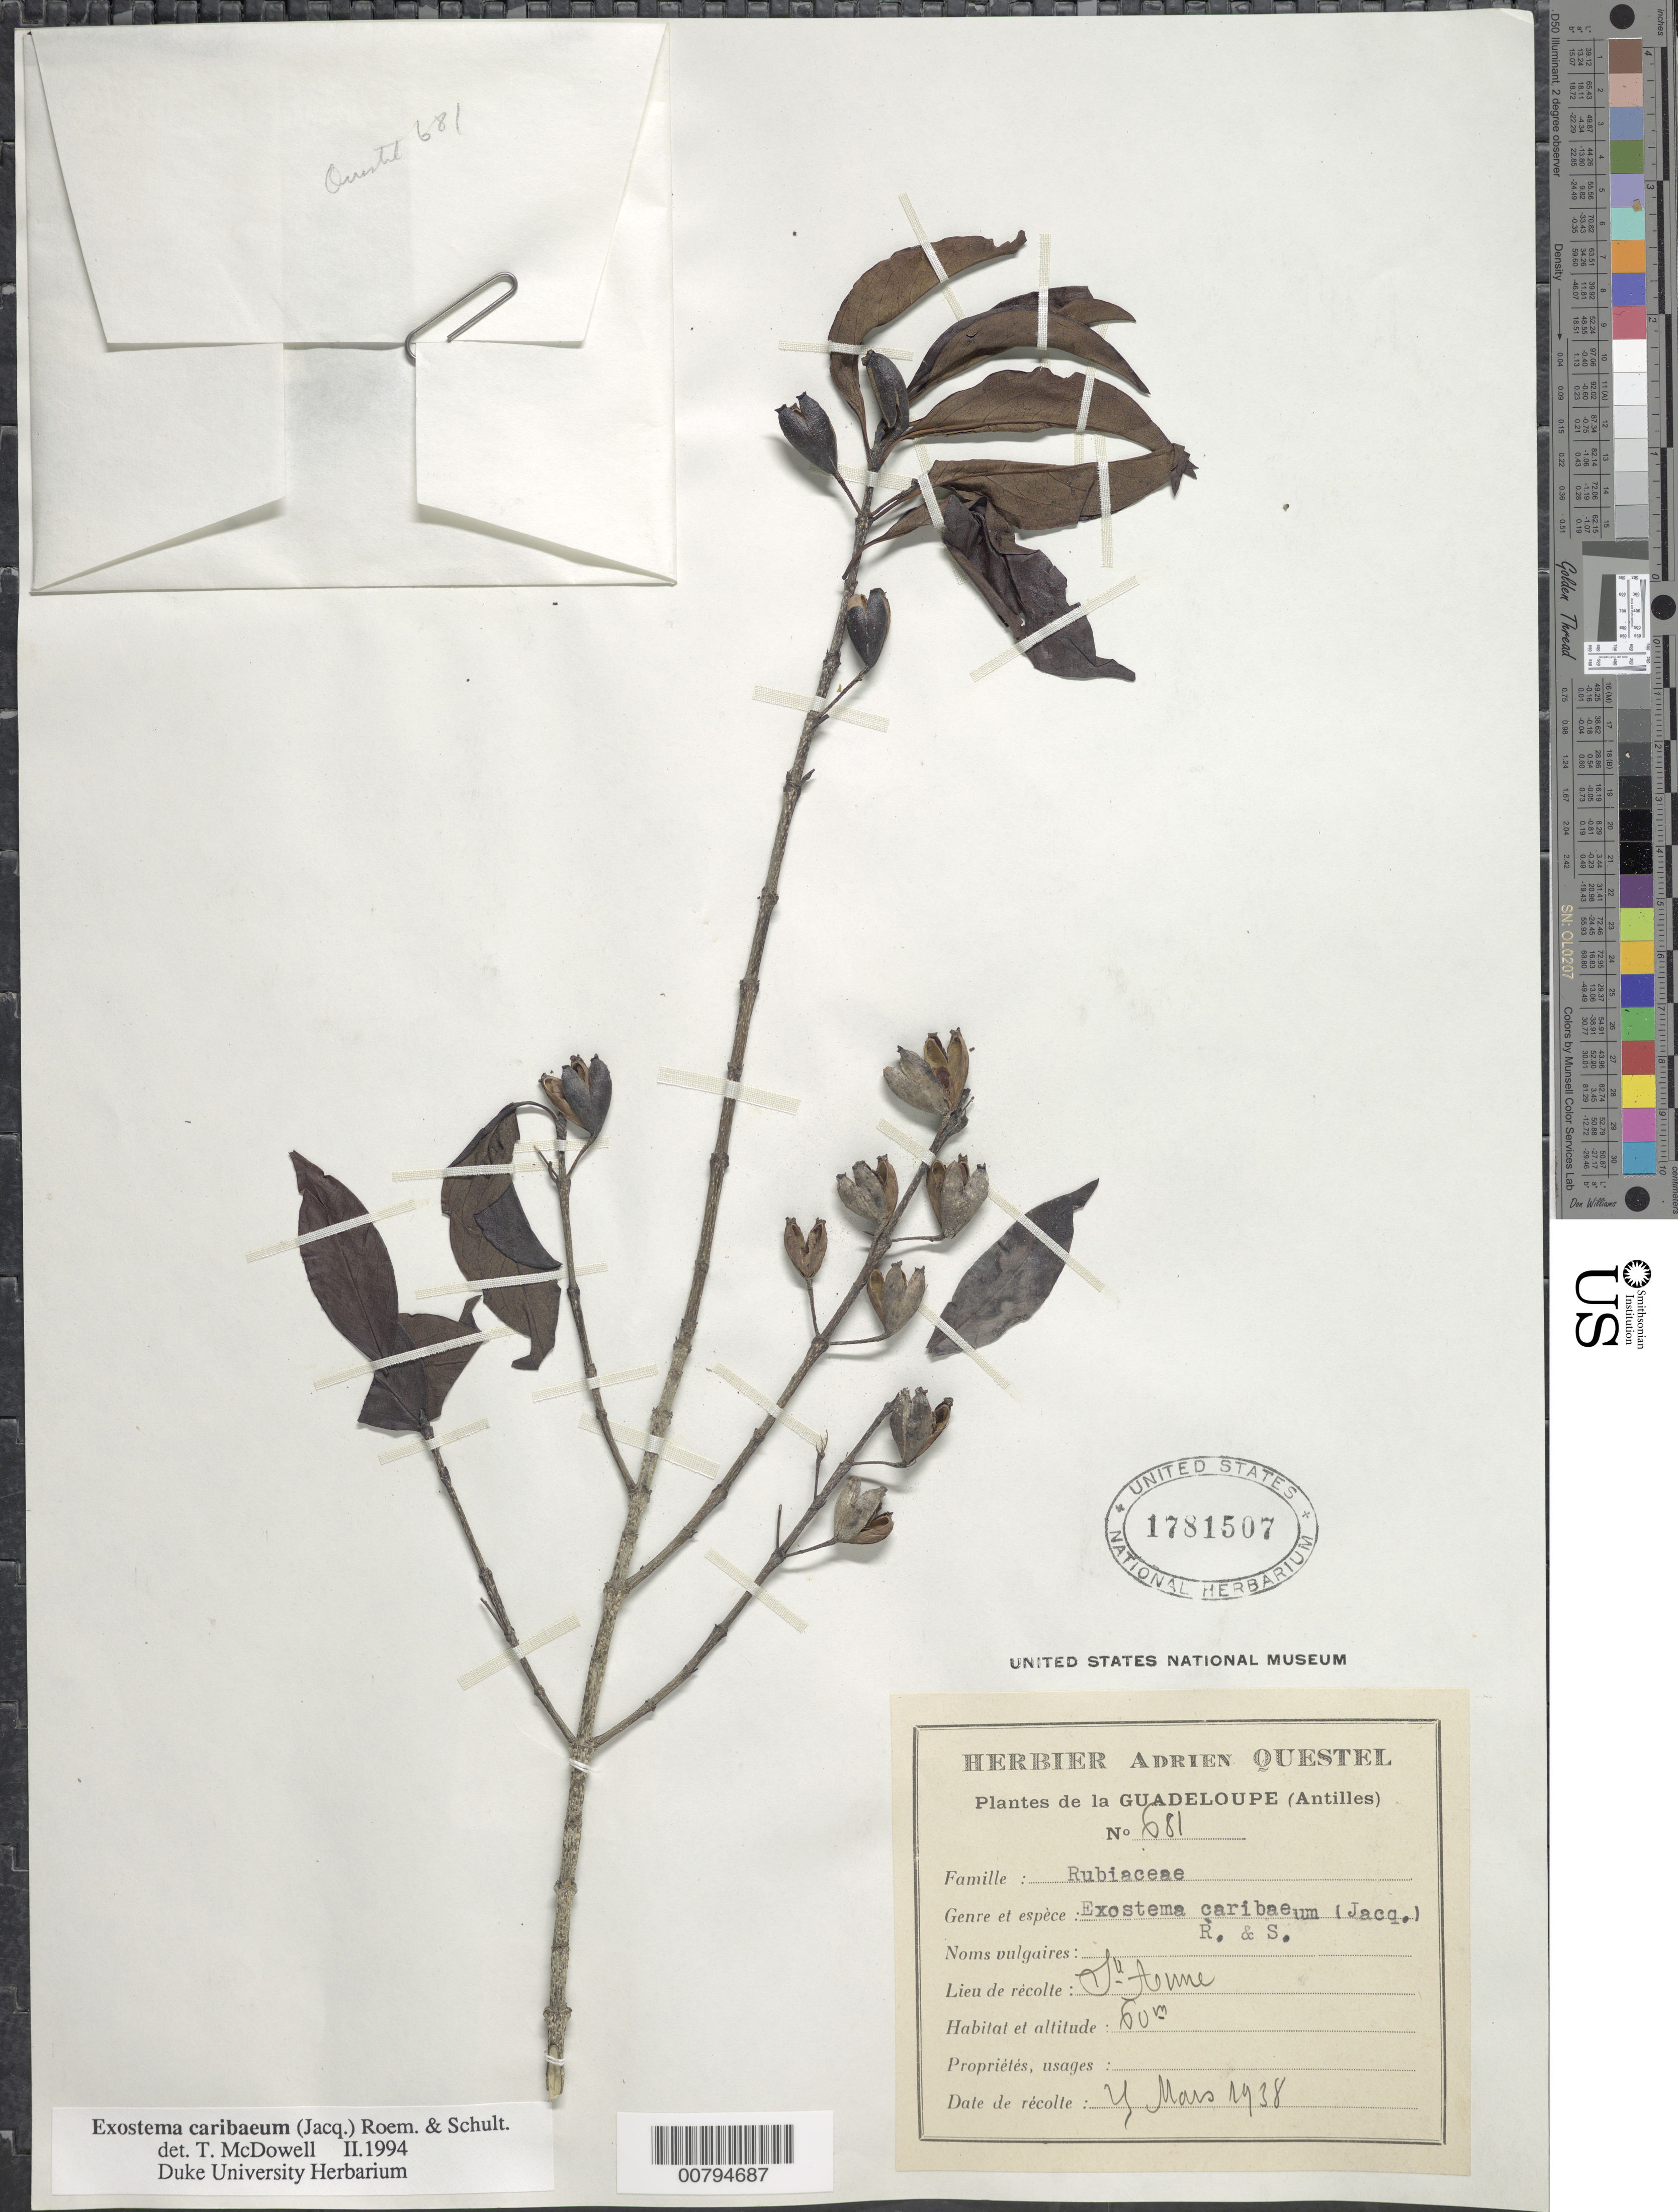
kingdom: Plantae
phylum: Tracheophyta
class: Magnoliopsida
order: Gentianales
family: Rubiaceae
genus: Exostema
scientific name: Exostema caribaeum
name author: (Jacq.) Roem. & Schult.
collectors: A. Questel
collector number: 681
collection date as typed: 04 Mar 1938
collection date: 1938-03-04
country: Guadeloupe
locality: Ste. Anne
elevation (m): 60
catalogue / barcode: US 1781507